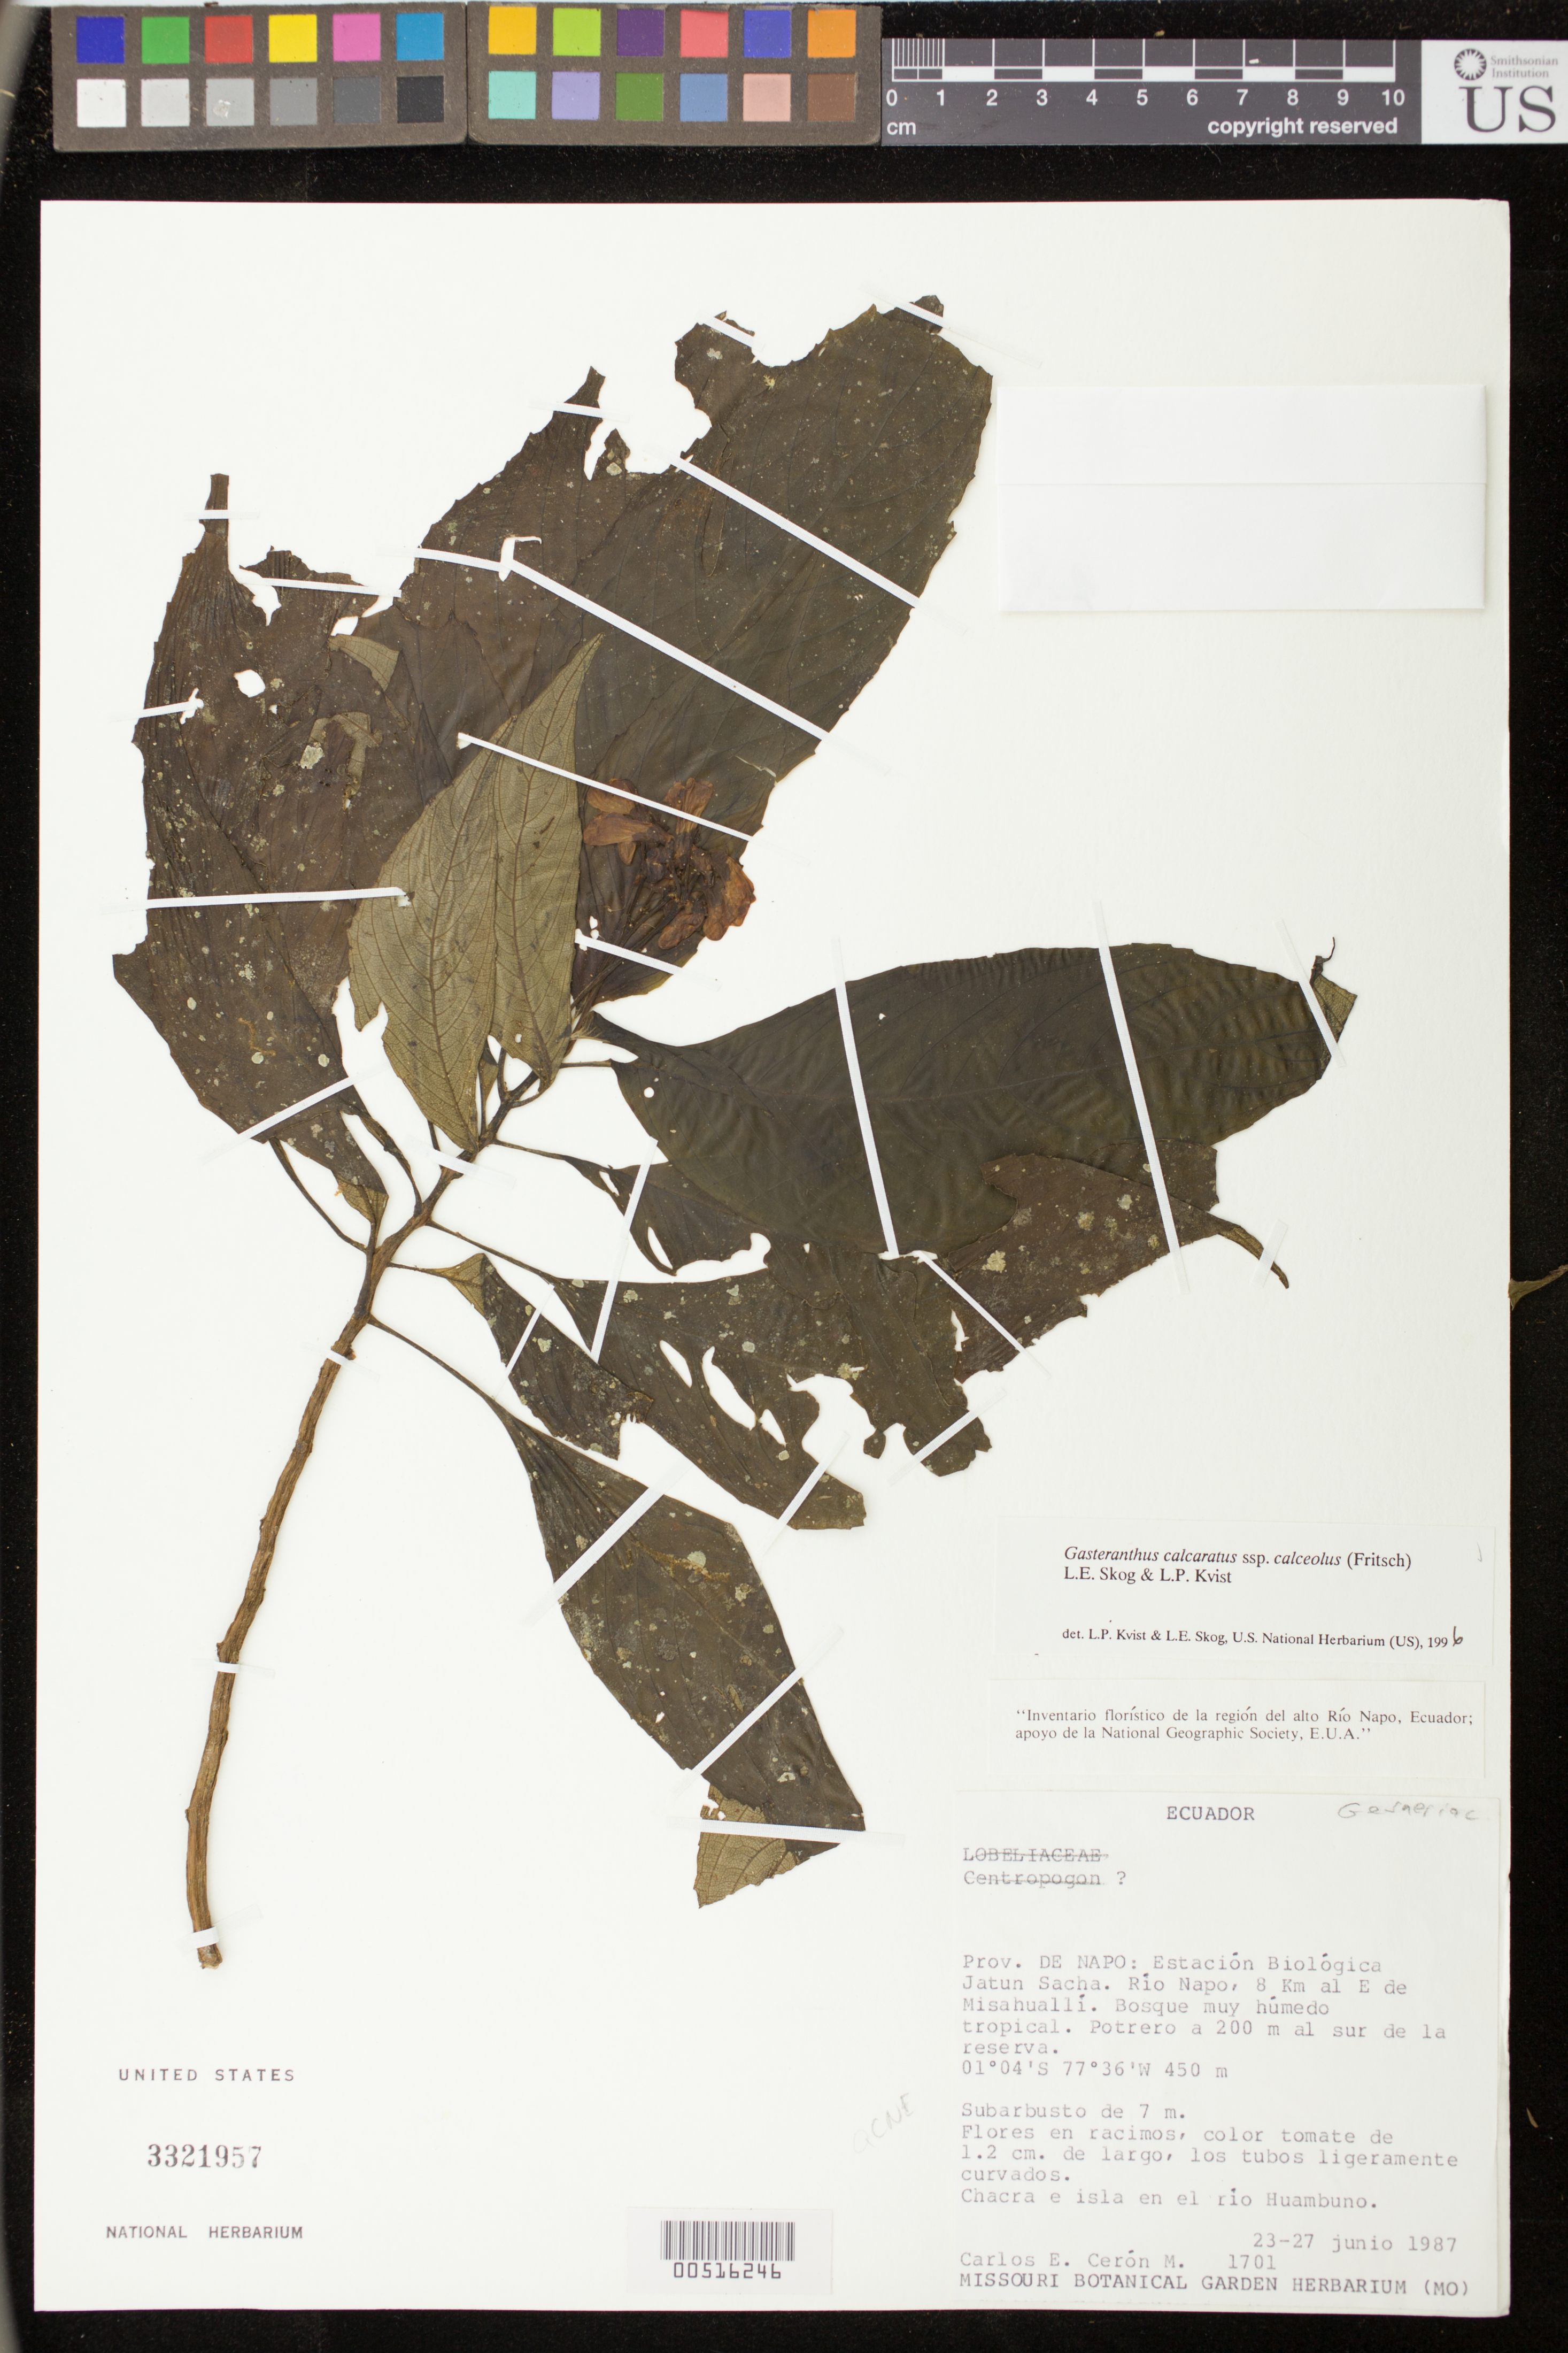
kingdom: Plantae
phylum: Tracheophyta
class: Magnoliopsida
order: Lamiales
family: Gesneriaceae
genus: Gasteranthus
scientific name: Gasteranthus calcaratus subsp. calceolus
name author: (Fritsch) L.E. Skog & L.P. Kvist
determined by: Skog, Laurence E.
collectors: C. E. Cerón M.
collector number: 1701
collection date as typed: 23-27 Jun 1987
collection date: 1987-06-23/1987-06-27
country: Ecuador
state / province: Napo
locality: Estación Biológica Jatun Sacha, Río Napo, 8 km al E de Misahualli; chacra e isla en el río Huambuno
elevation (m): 450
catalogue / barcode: US 3321957